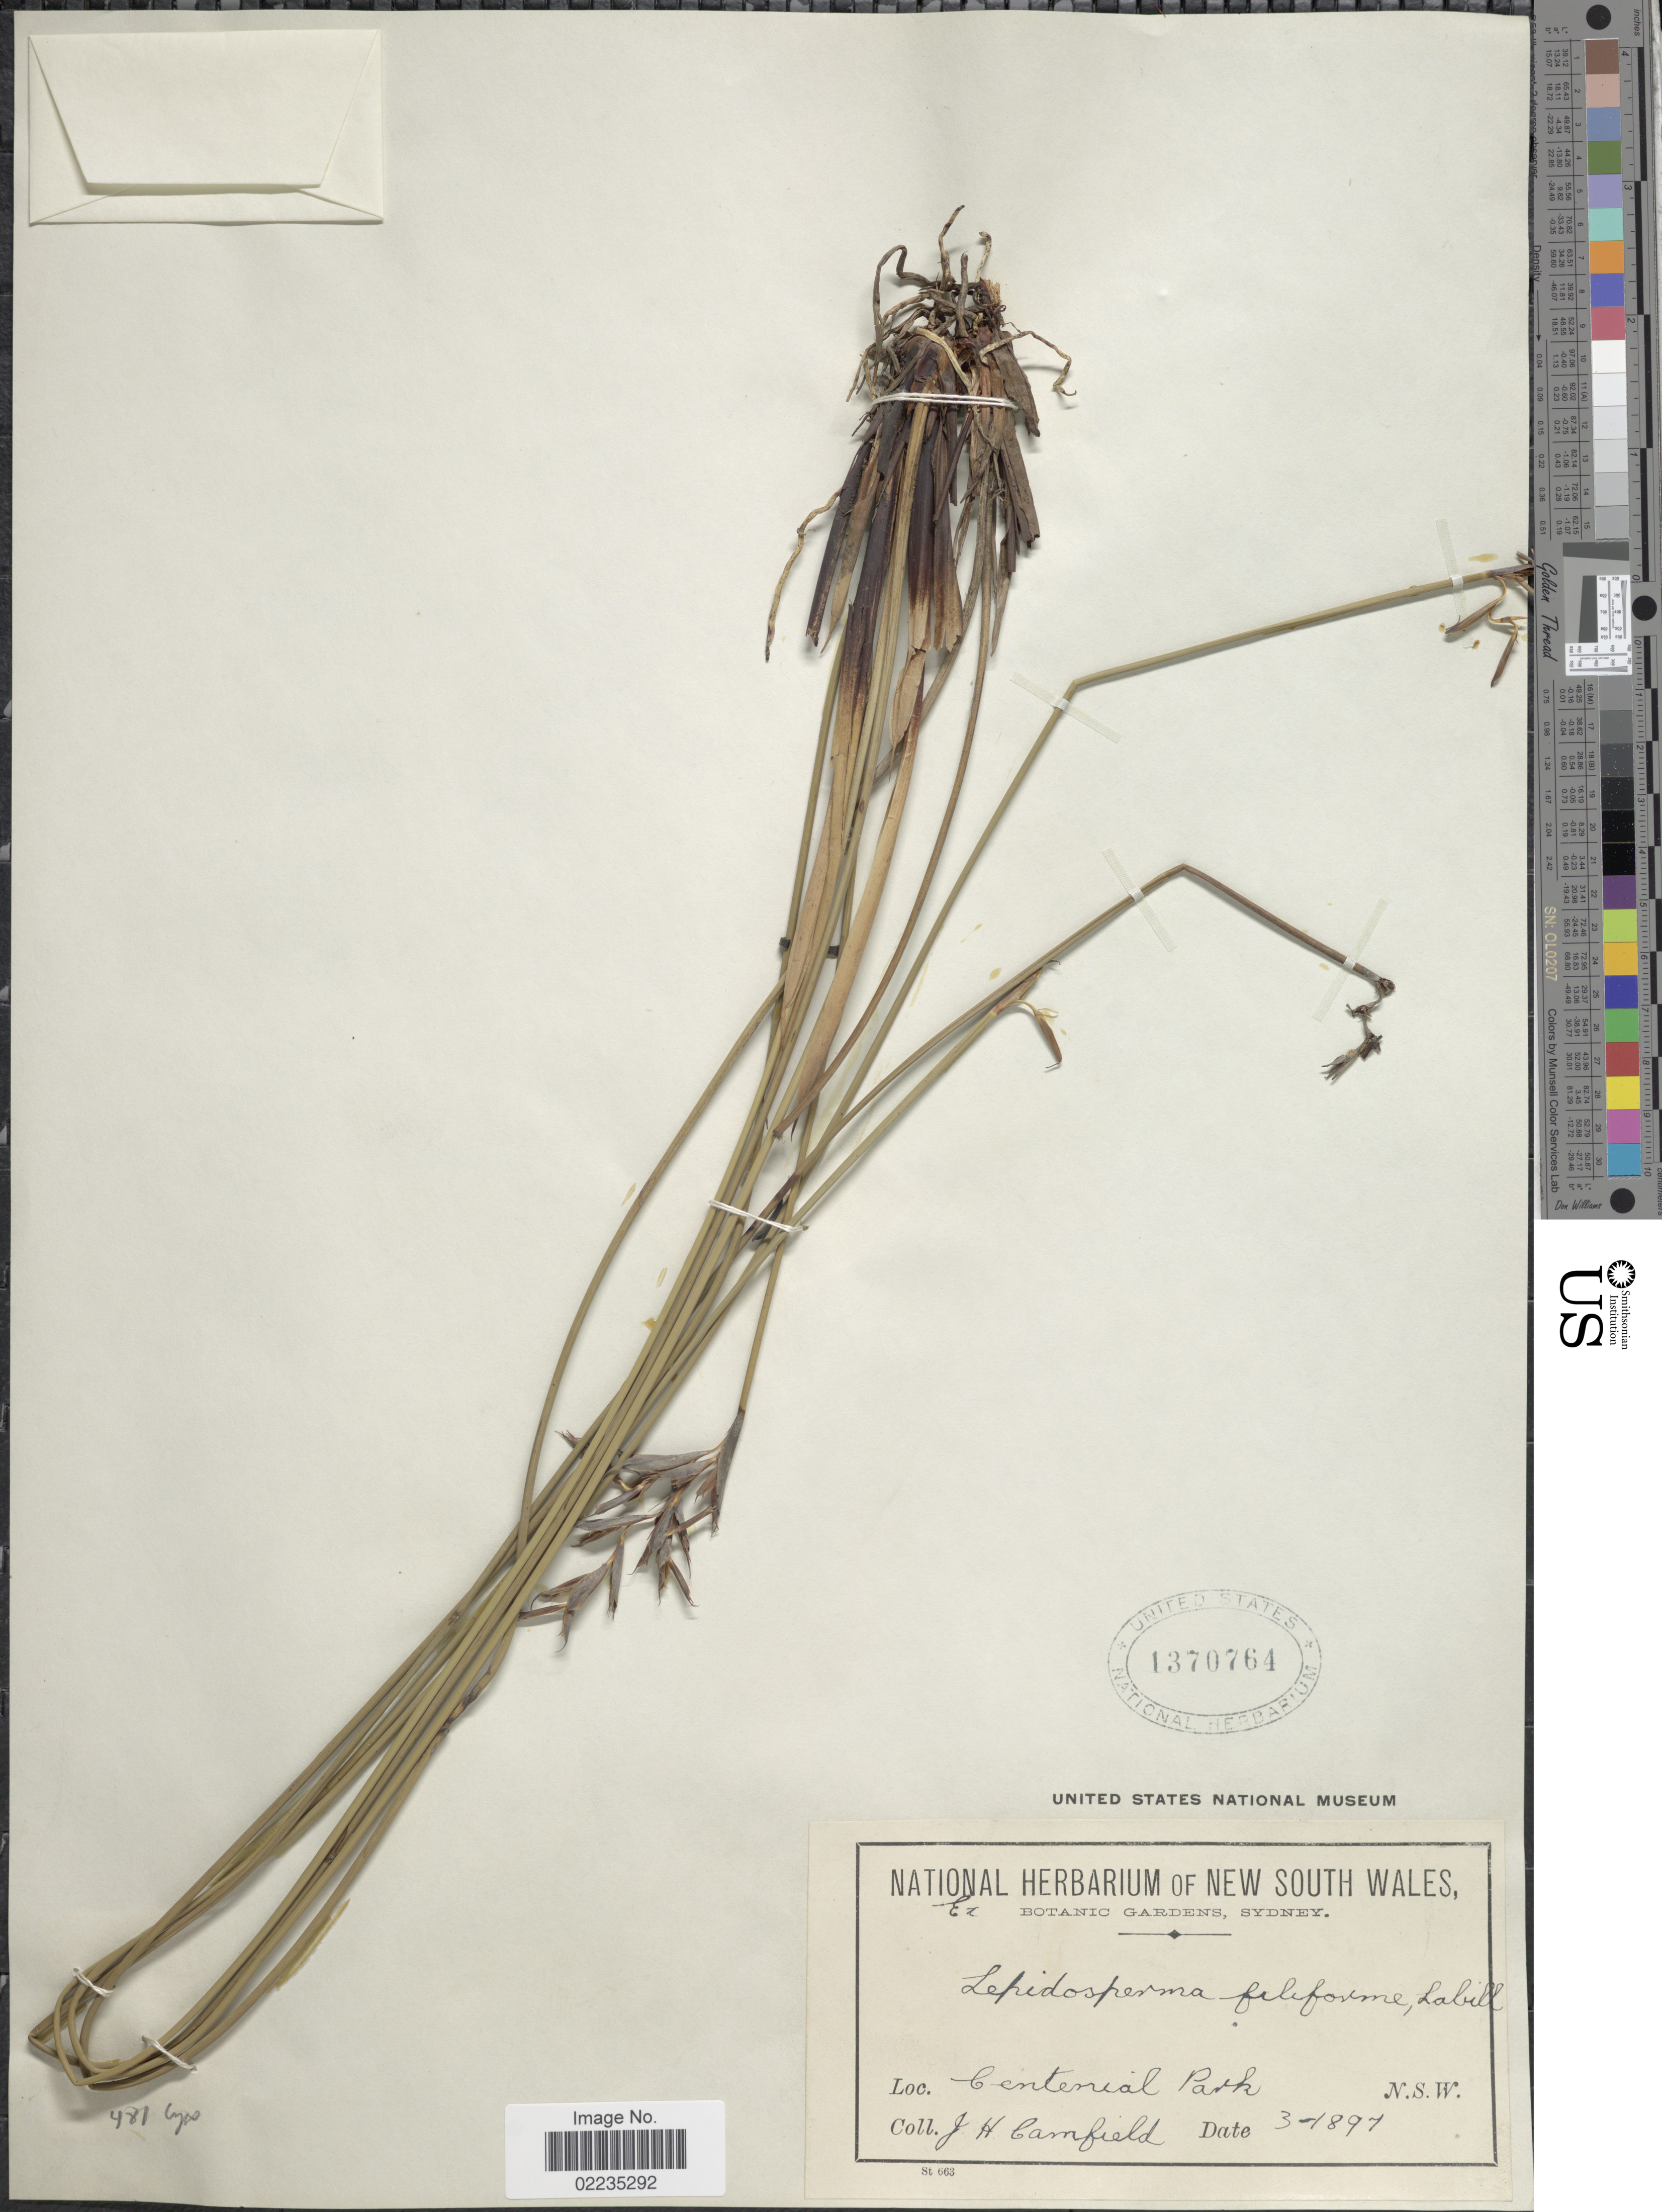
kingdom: Plantae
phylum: Tracheophyta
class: Liliopsida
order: Poales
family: Cyperaceae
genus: Lepidosperma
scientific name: Lepidosperma filiforme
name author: Labill.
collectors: J. Camfield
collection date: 1897-03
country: Australia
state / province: New South Wales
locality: Centenial Park, N.S.W.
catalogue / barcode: US 1370764